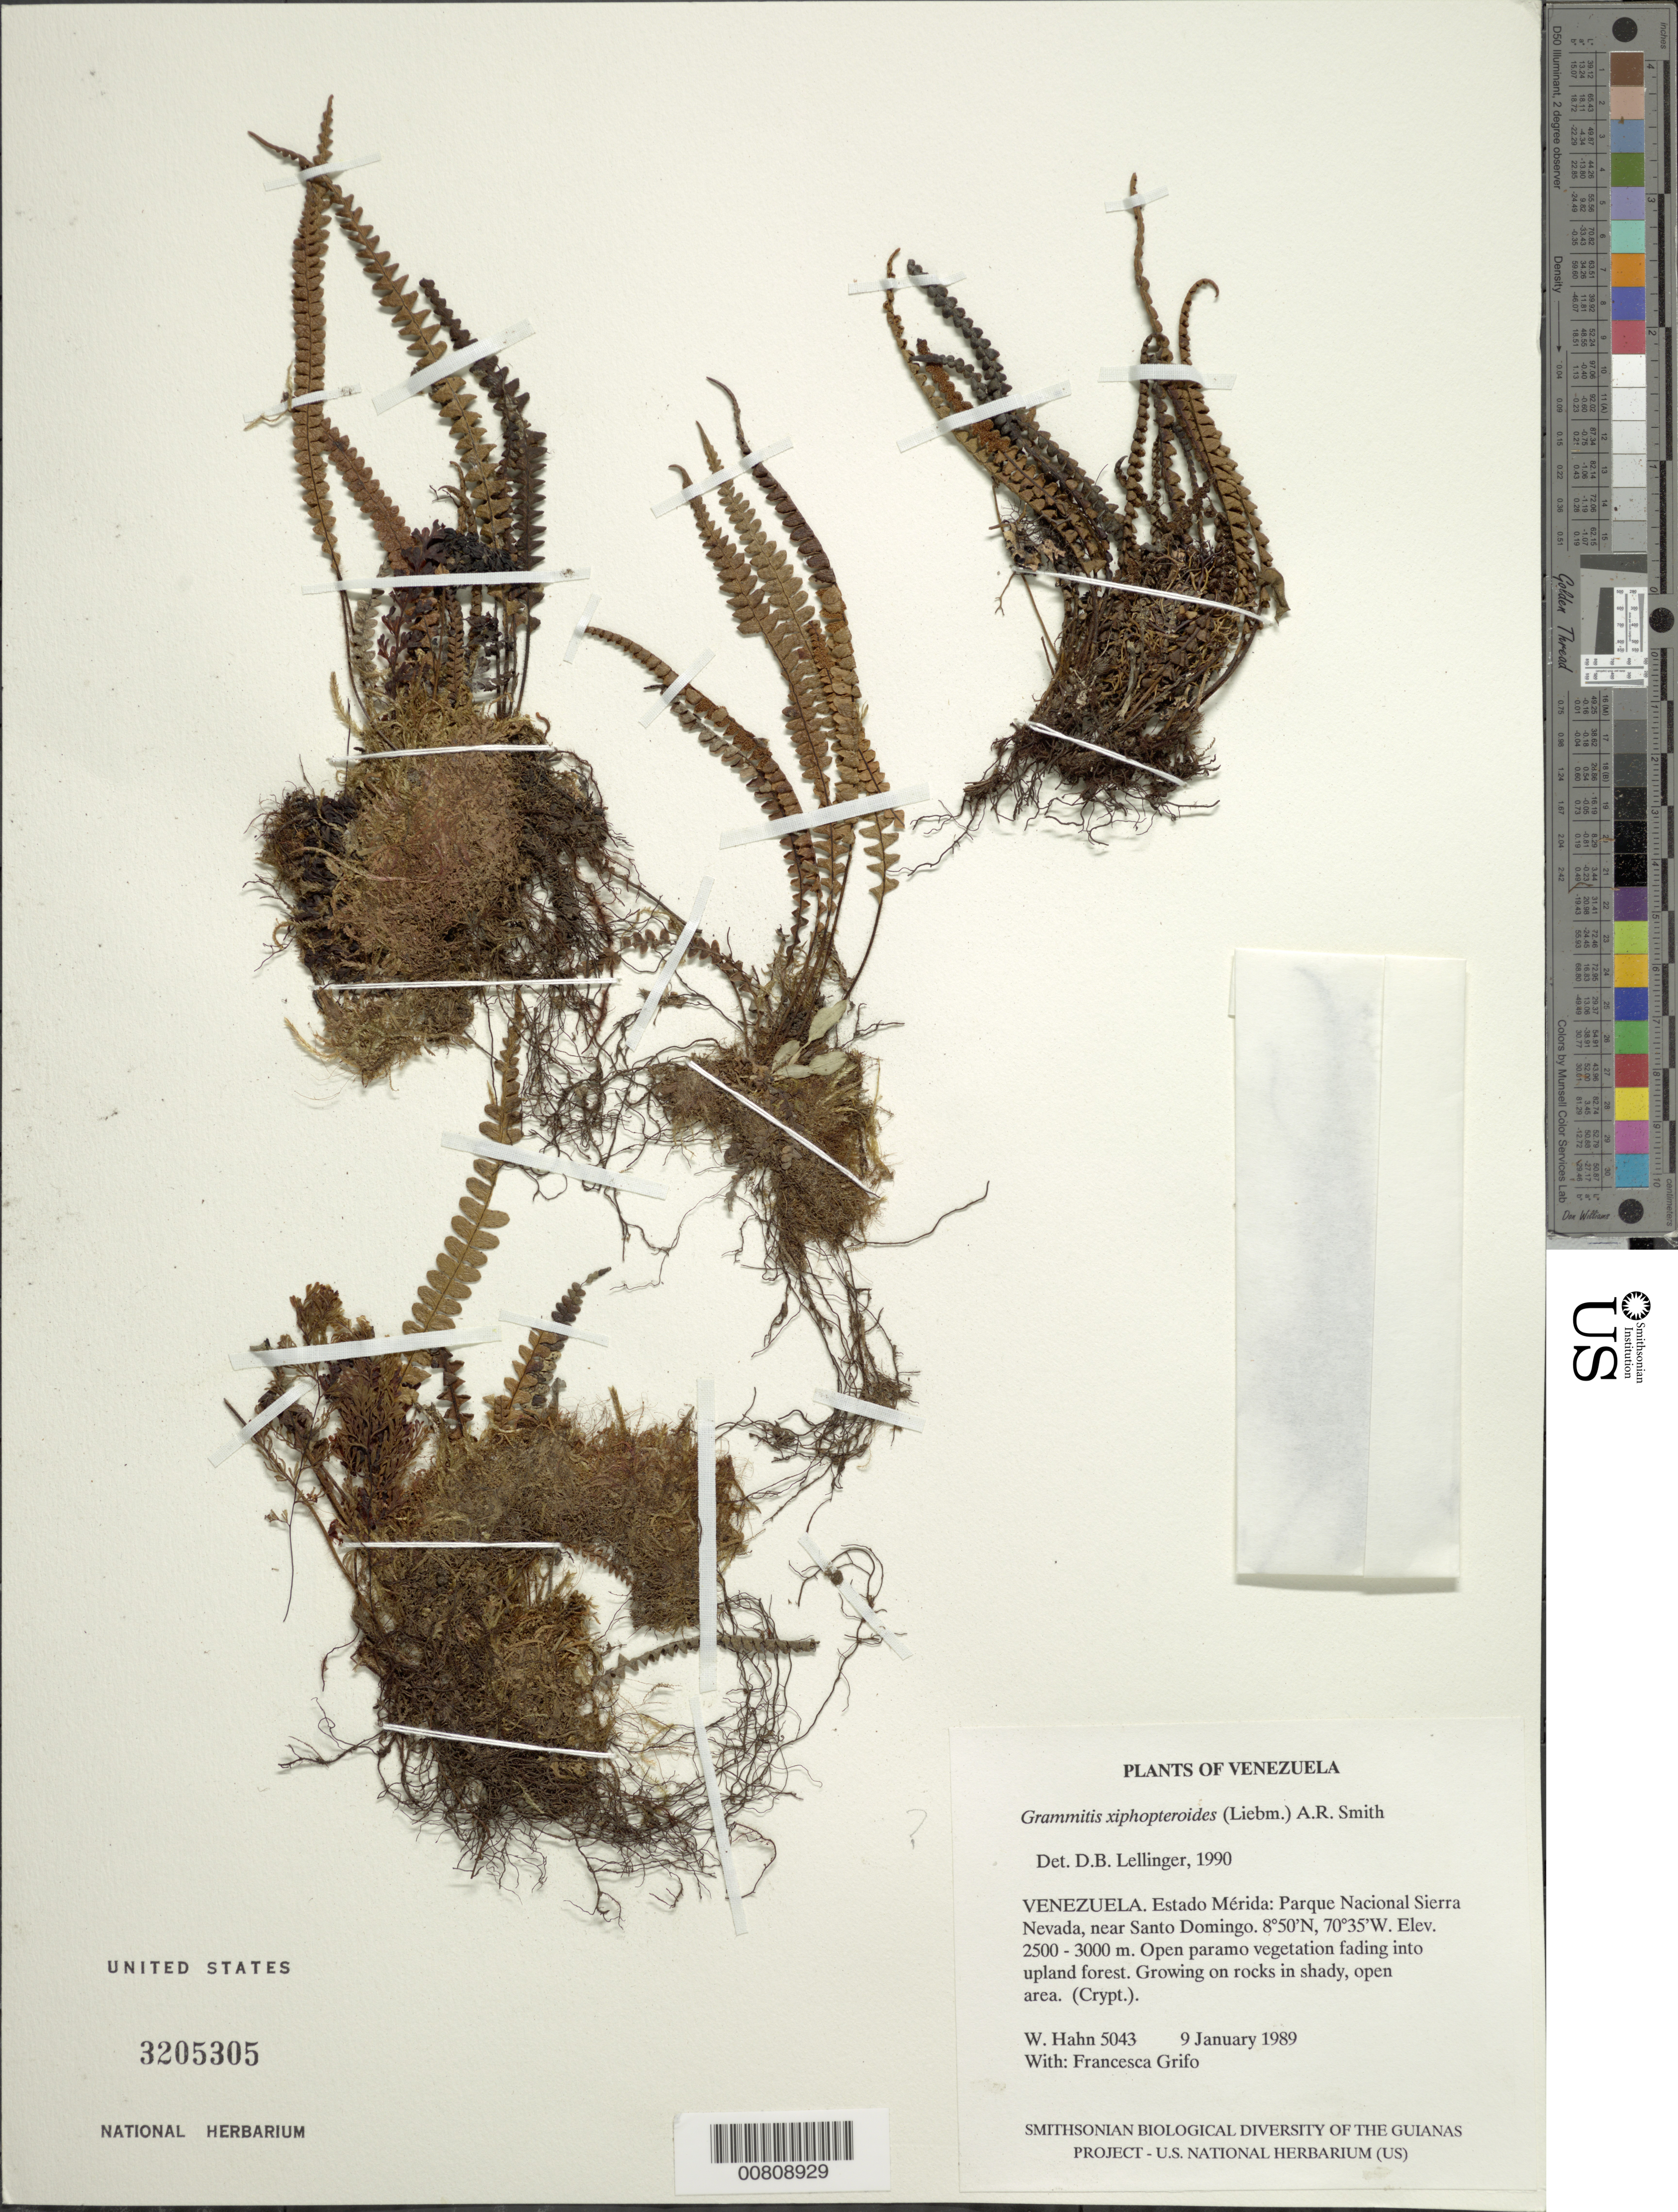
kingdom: Plantae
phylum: Tracheophyta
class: Polypodiopsida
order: Polypodiales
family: Polypodiaceae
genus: Melpomene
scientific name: Melpomene xiphopteroides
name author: (Liebm.) A.R. Sm. & R.C. Moran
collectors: W. Hahn & F. Grifo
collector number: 5043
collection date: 1989-01-09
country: Venezuela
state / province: Mérida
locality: Parque Nacional Sierra Nevada, near Santo Domingo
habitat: Open paramo vegetation fading into upland forest. Growing on rocks in shady, open area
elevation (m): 2500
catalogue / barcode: US 3205305